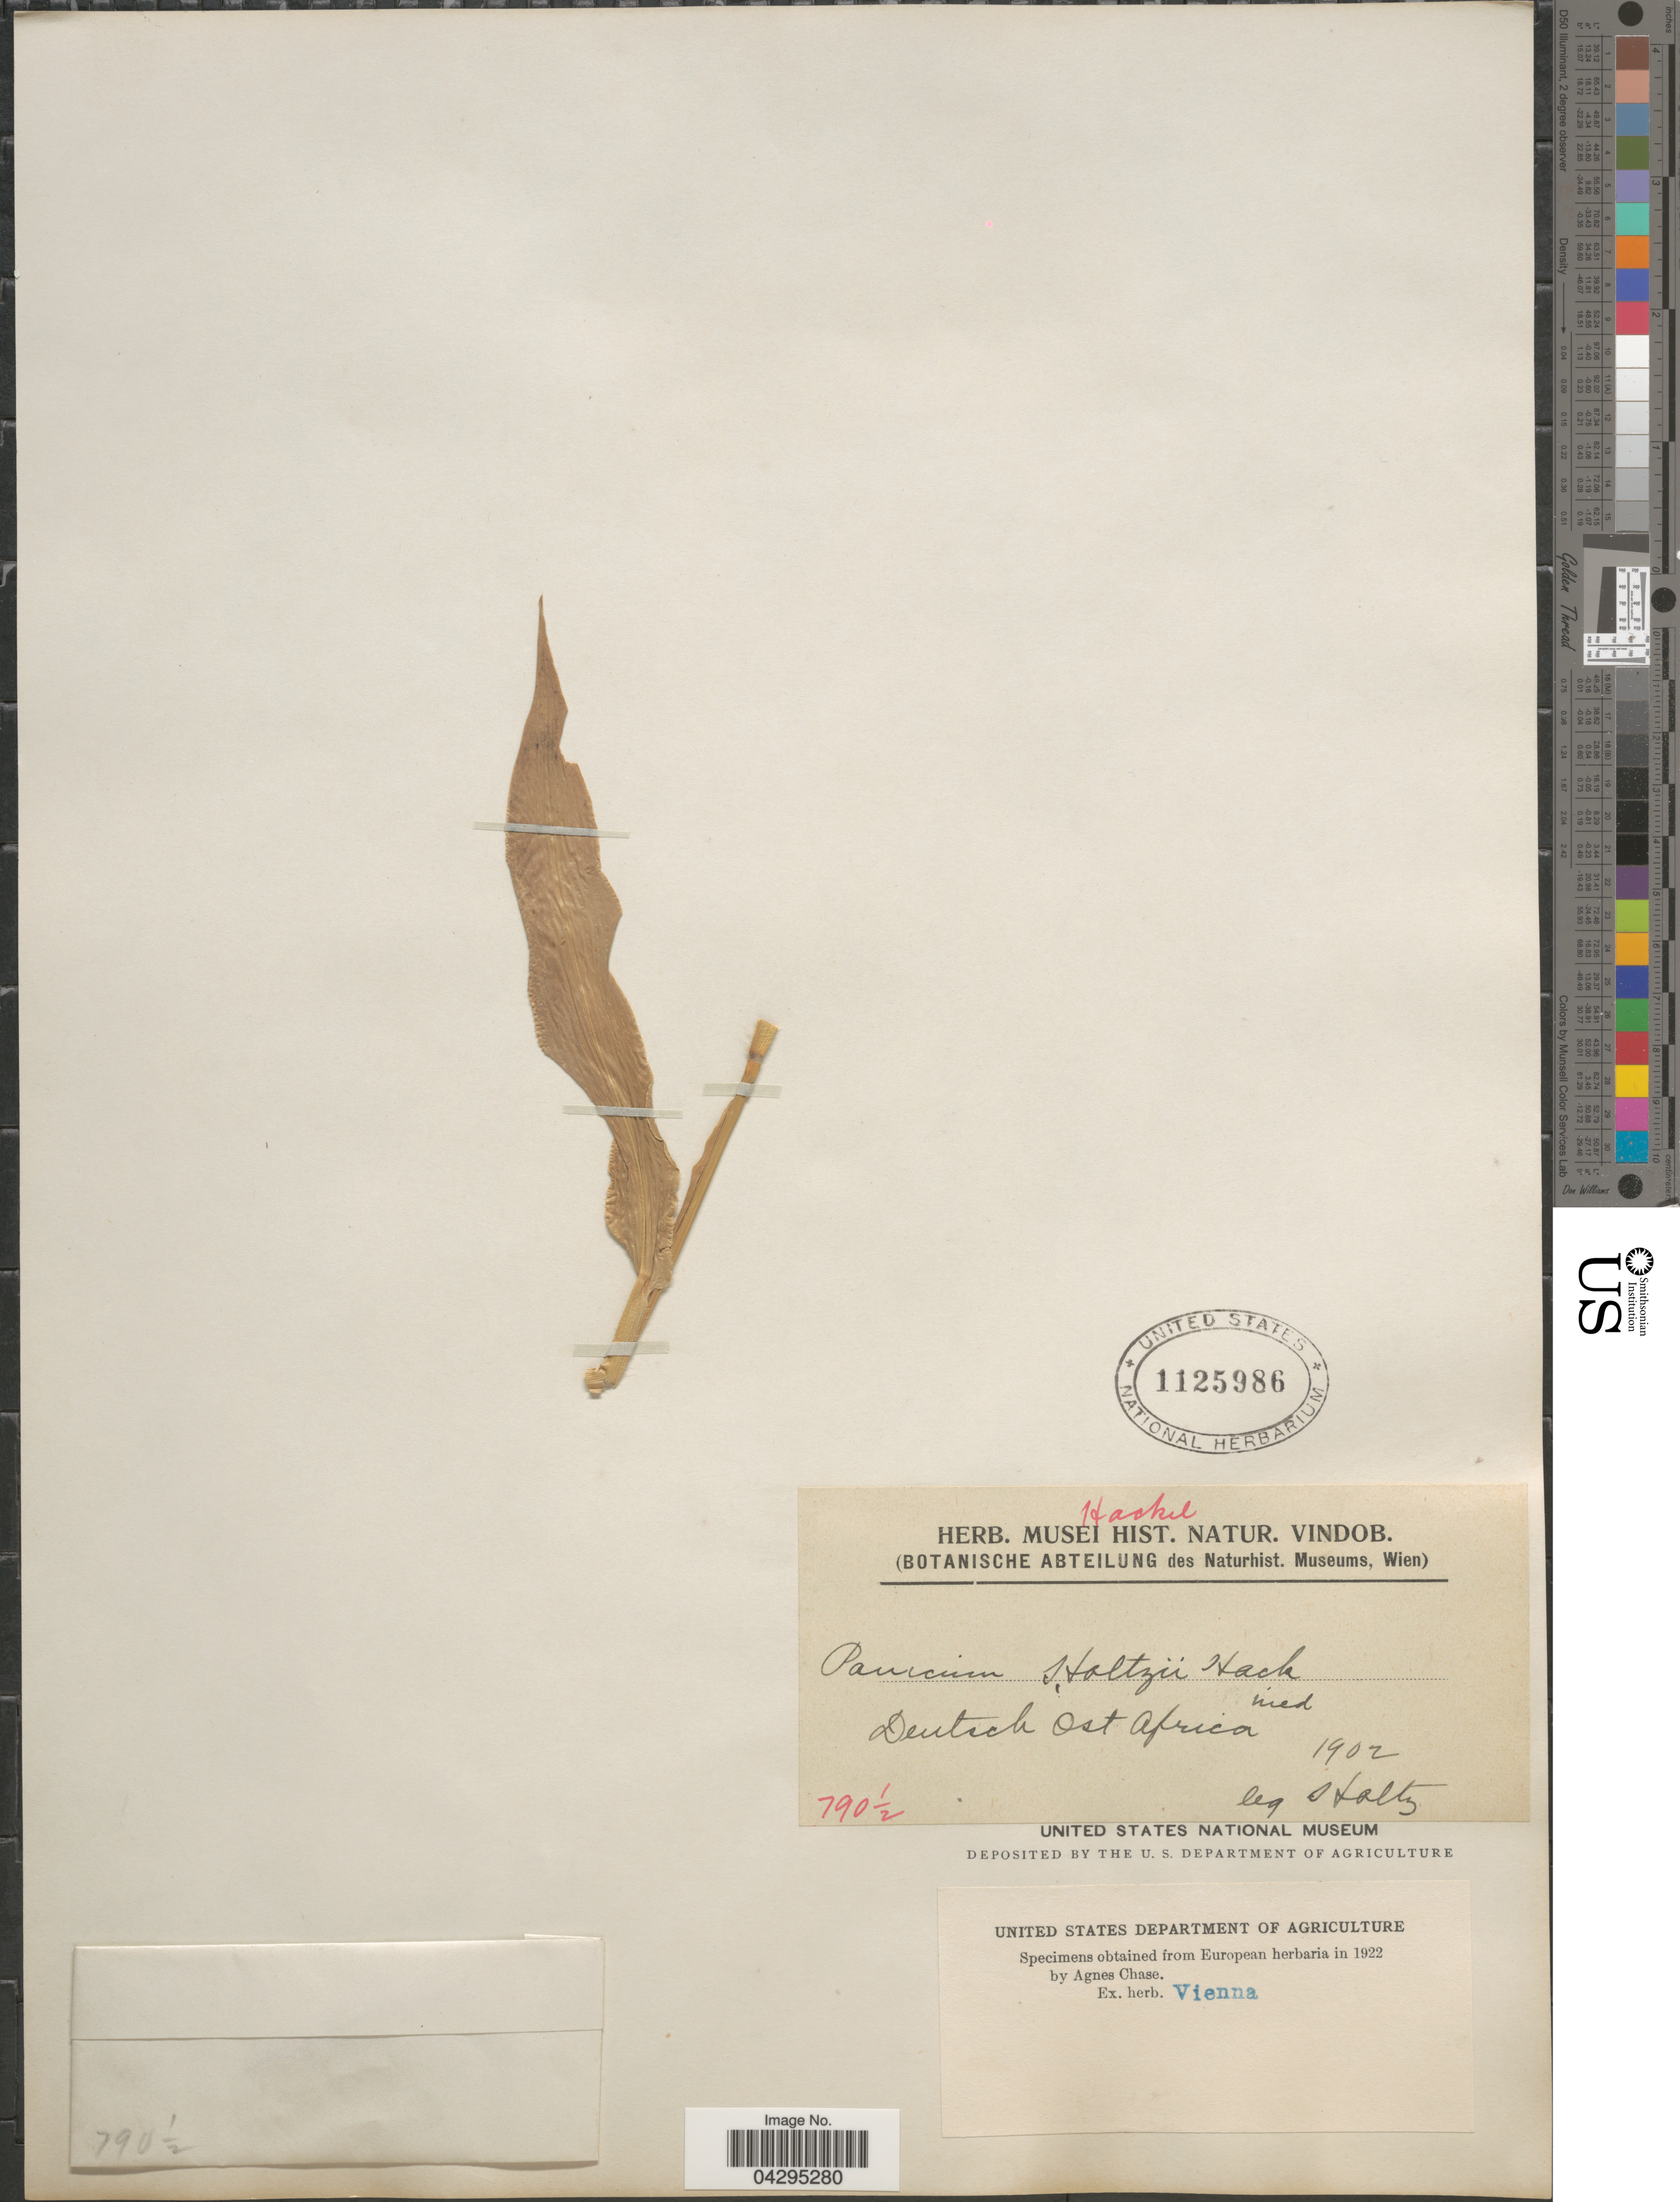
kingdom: Plantae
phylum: Tracheophyta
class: Liliopsida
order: Poales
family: Poaceae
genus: Urochloa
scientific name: Urochloa sp.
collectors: Stoltz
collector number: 790 1/2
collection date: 1902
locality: Deutsch Ost Africa.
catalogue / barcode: US 1125986